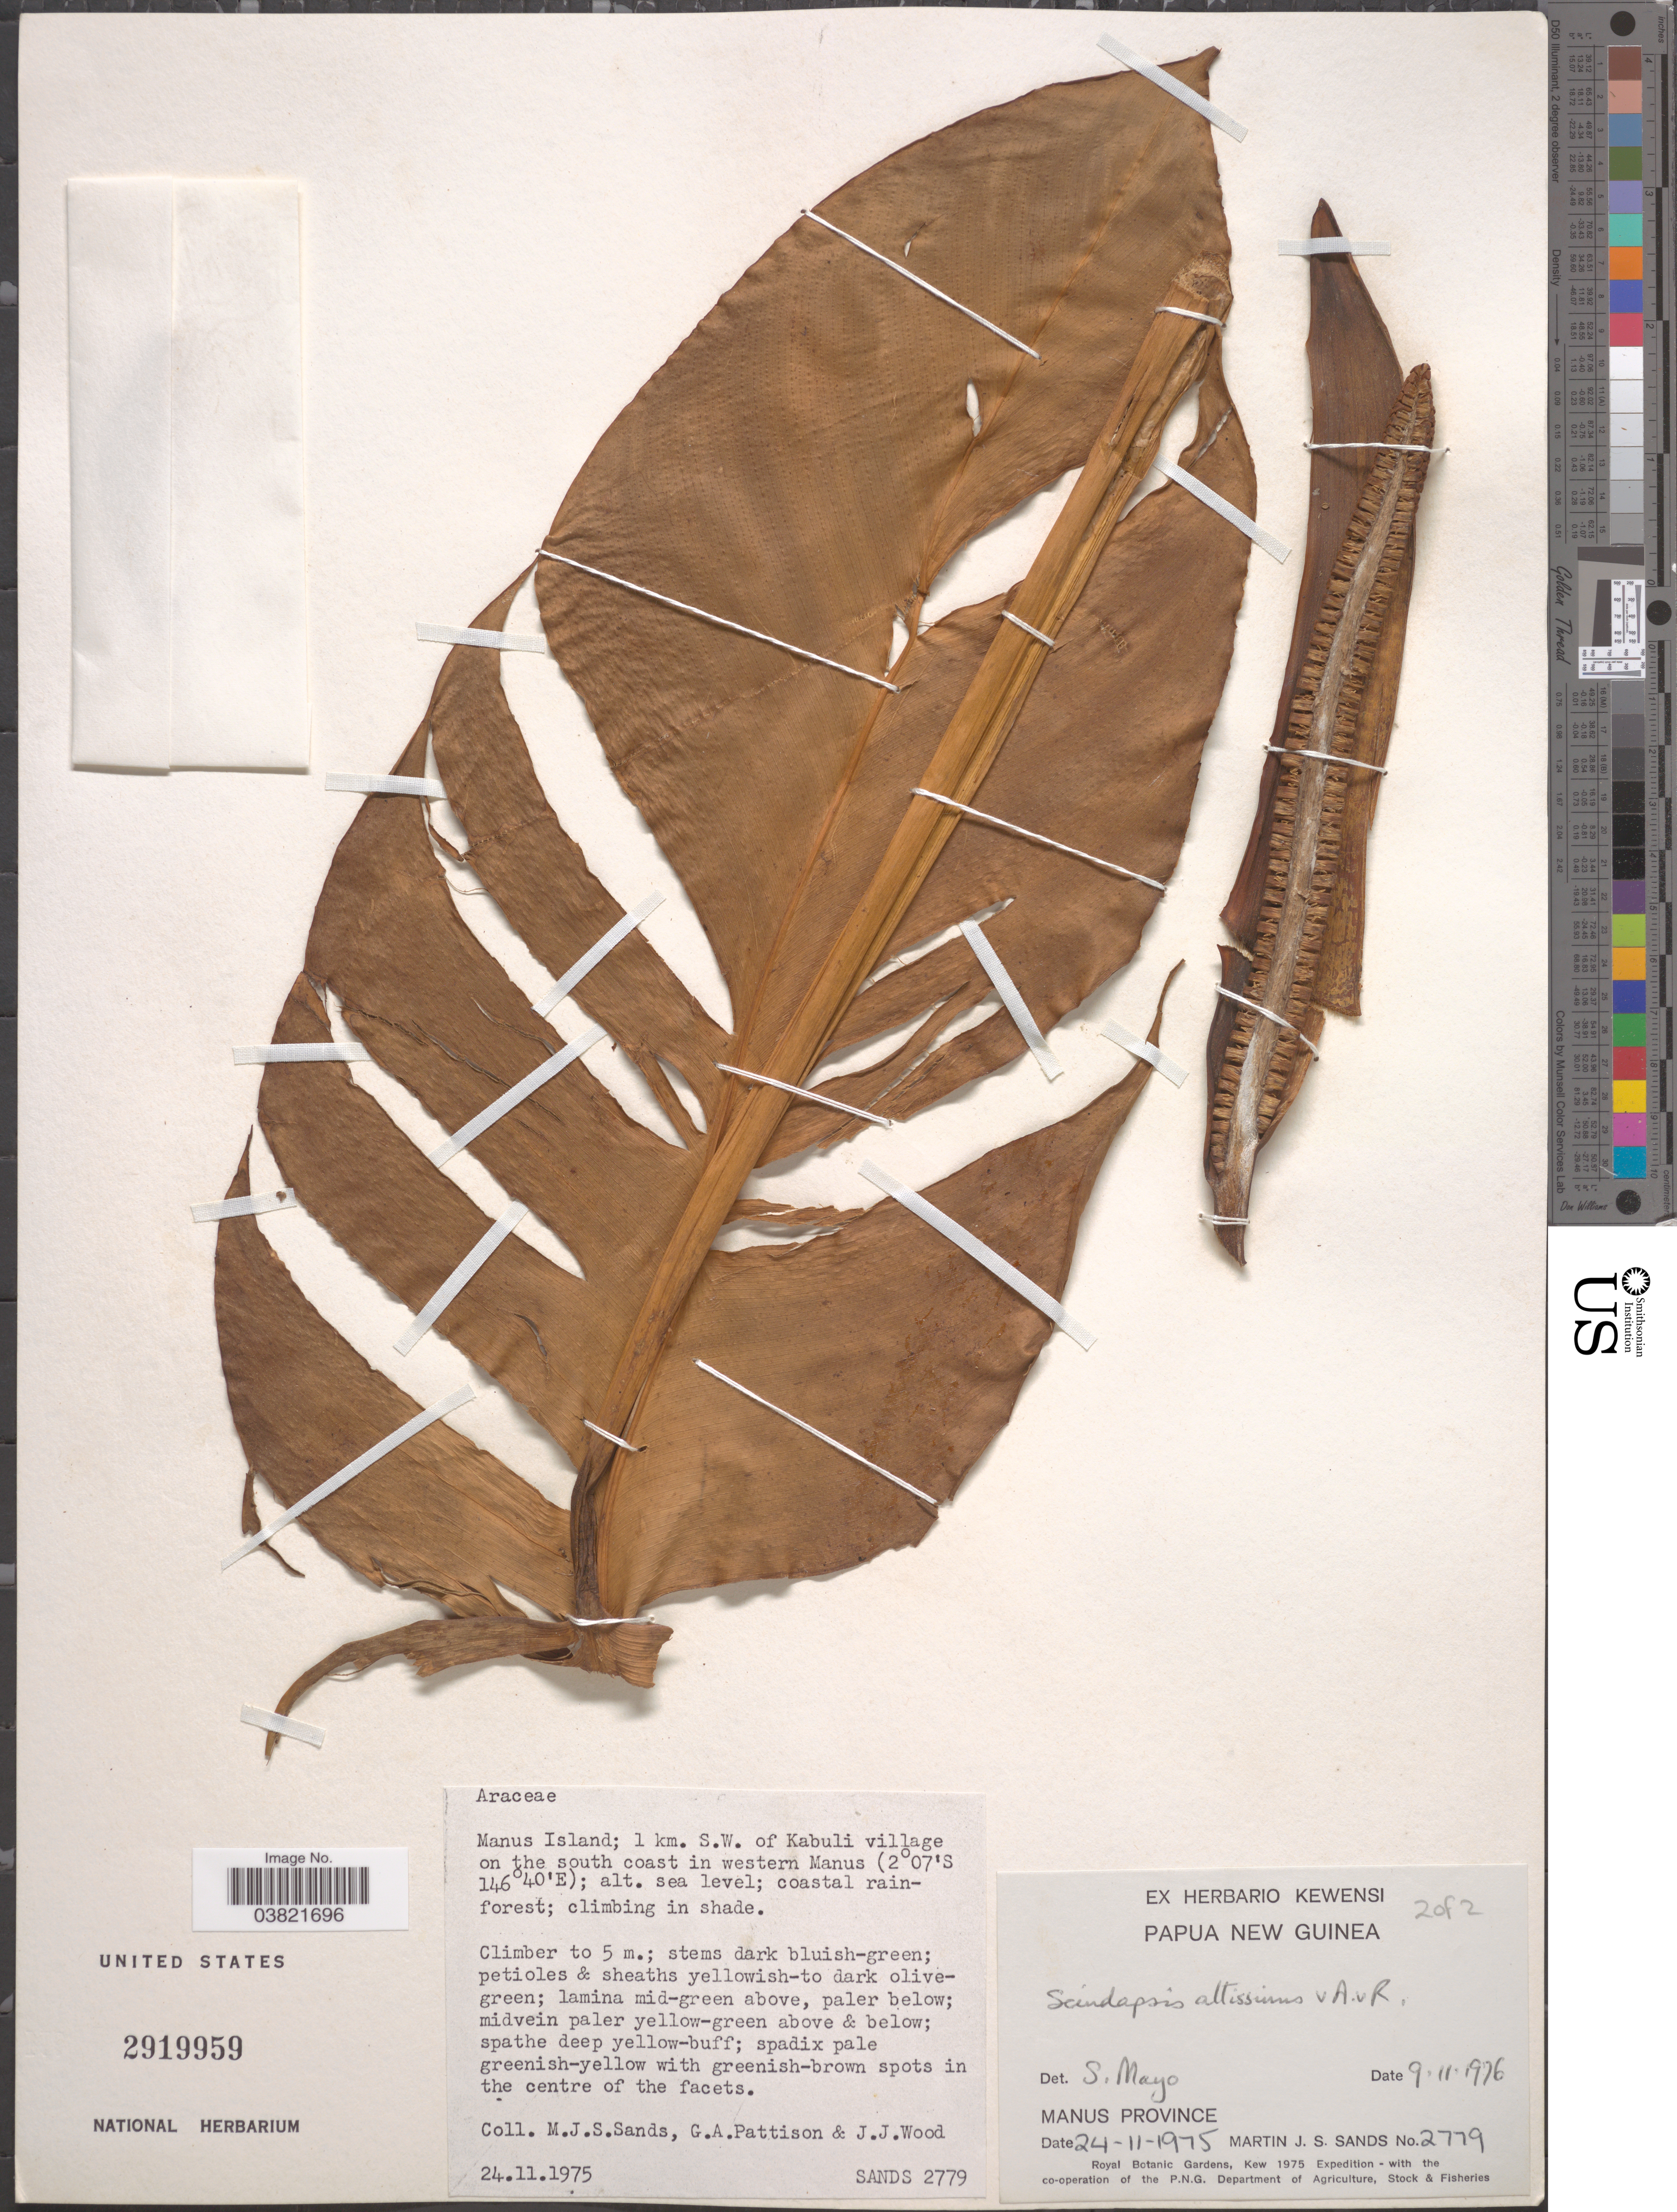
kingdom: Plantae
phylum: Tracheophyta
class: Liliopsida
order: Alismatales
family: Araceae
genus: Scindapsus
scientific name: Scindapsus altissimus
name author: Alderw.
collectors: M. Sands, G. Pattison & J. Wood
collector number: SANDS2779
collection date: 1975-11-24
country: Papua New Guinea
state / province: Manus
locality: Manus Island; 1 km. S.W. of Kabuli village on the south coast in western Manus.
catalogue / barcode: US 2919959